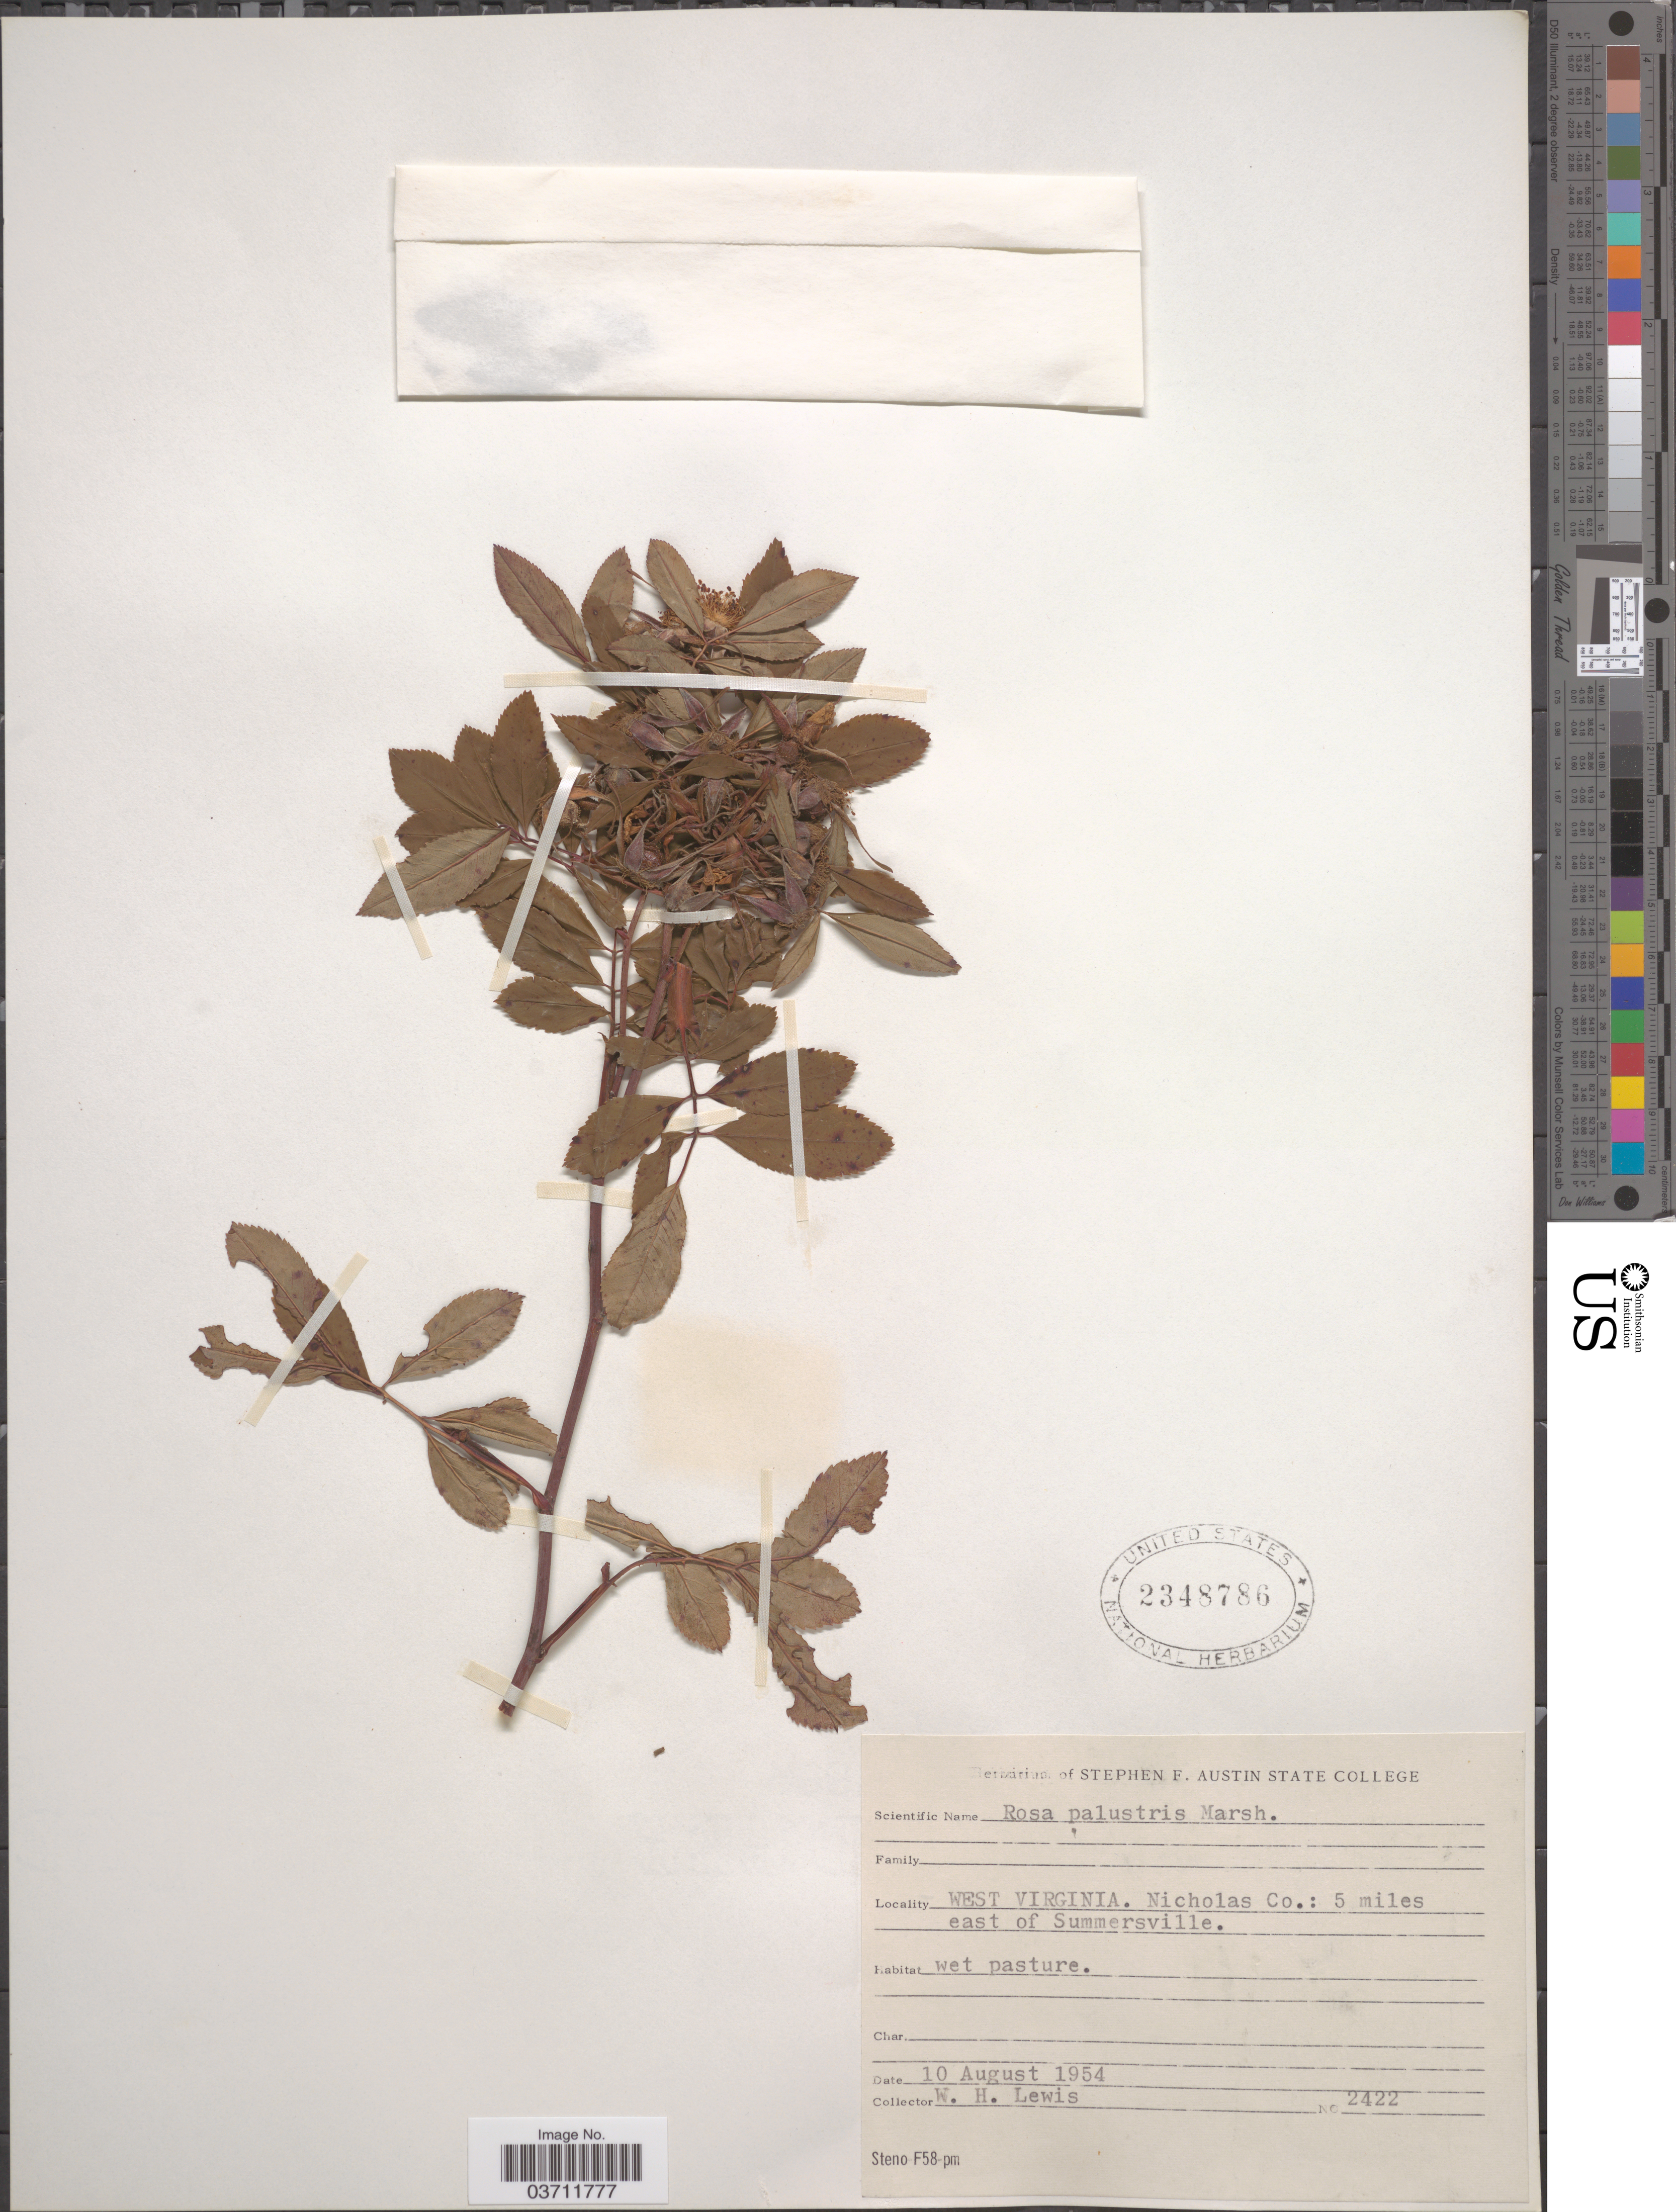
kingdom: Plantae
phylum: Tracheophyta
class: Magnoliopsida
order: Rosales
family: Rosaceae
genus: Rosa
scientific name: Rosa palustris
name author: Marshall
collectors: W. H. Lewis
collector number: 2422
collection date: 1954-08-10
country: United States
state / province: West Virginia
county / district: Nicholas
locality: Nicholas Co.: 5 miles east of Summersville.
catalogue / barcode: US 2348786